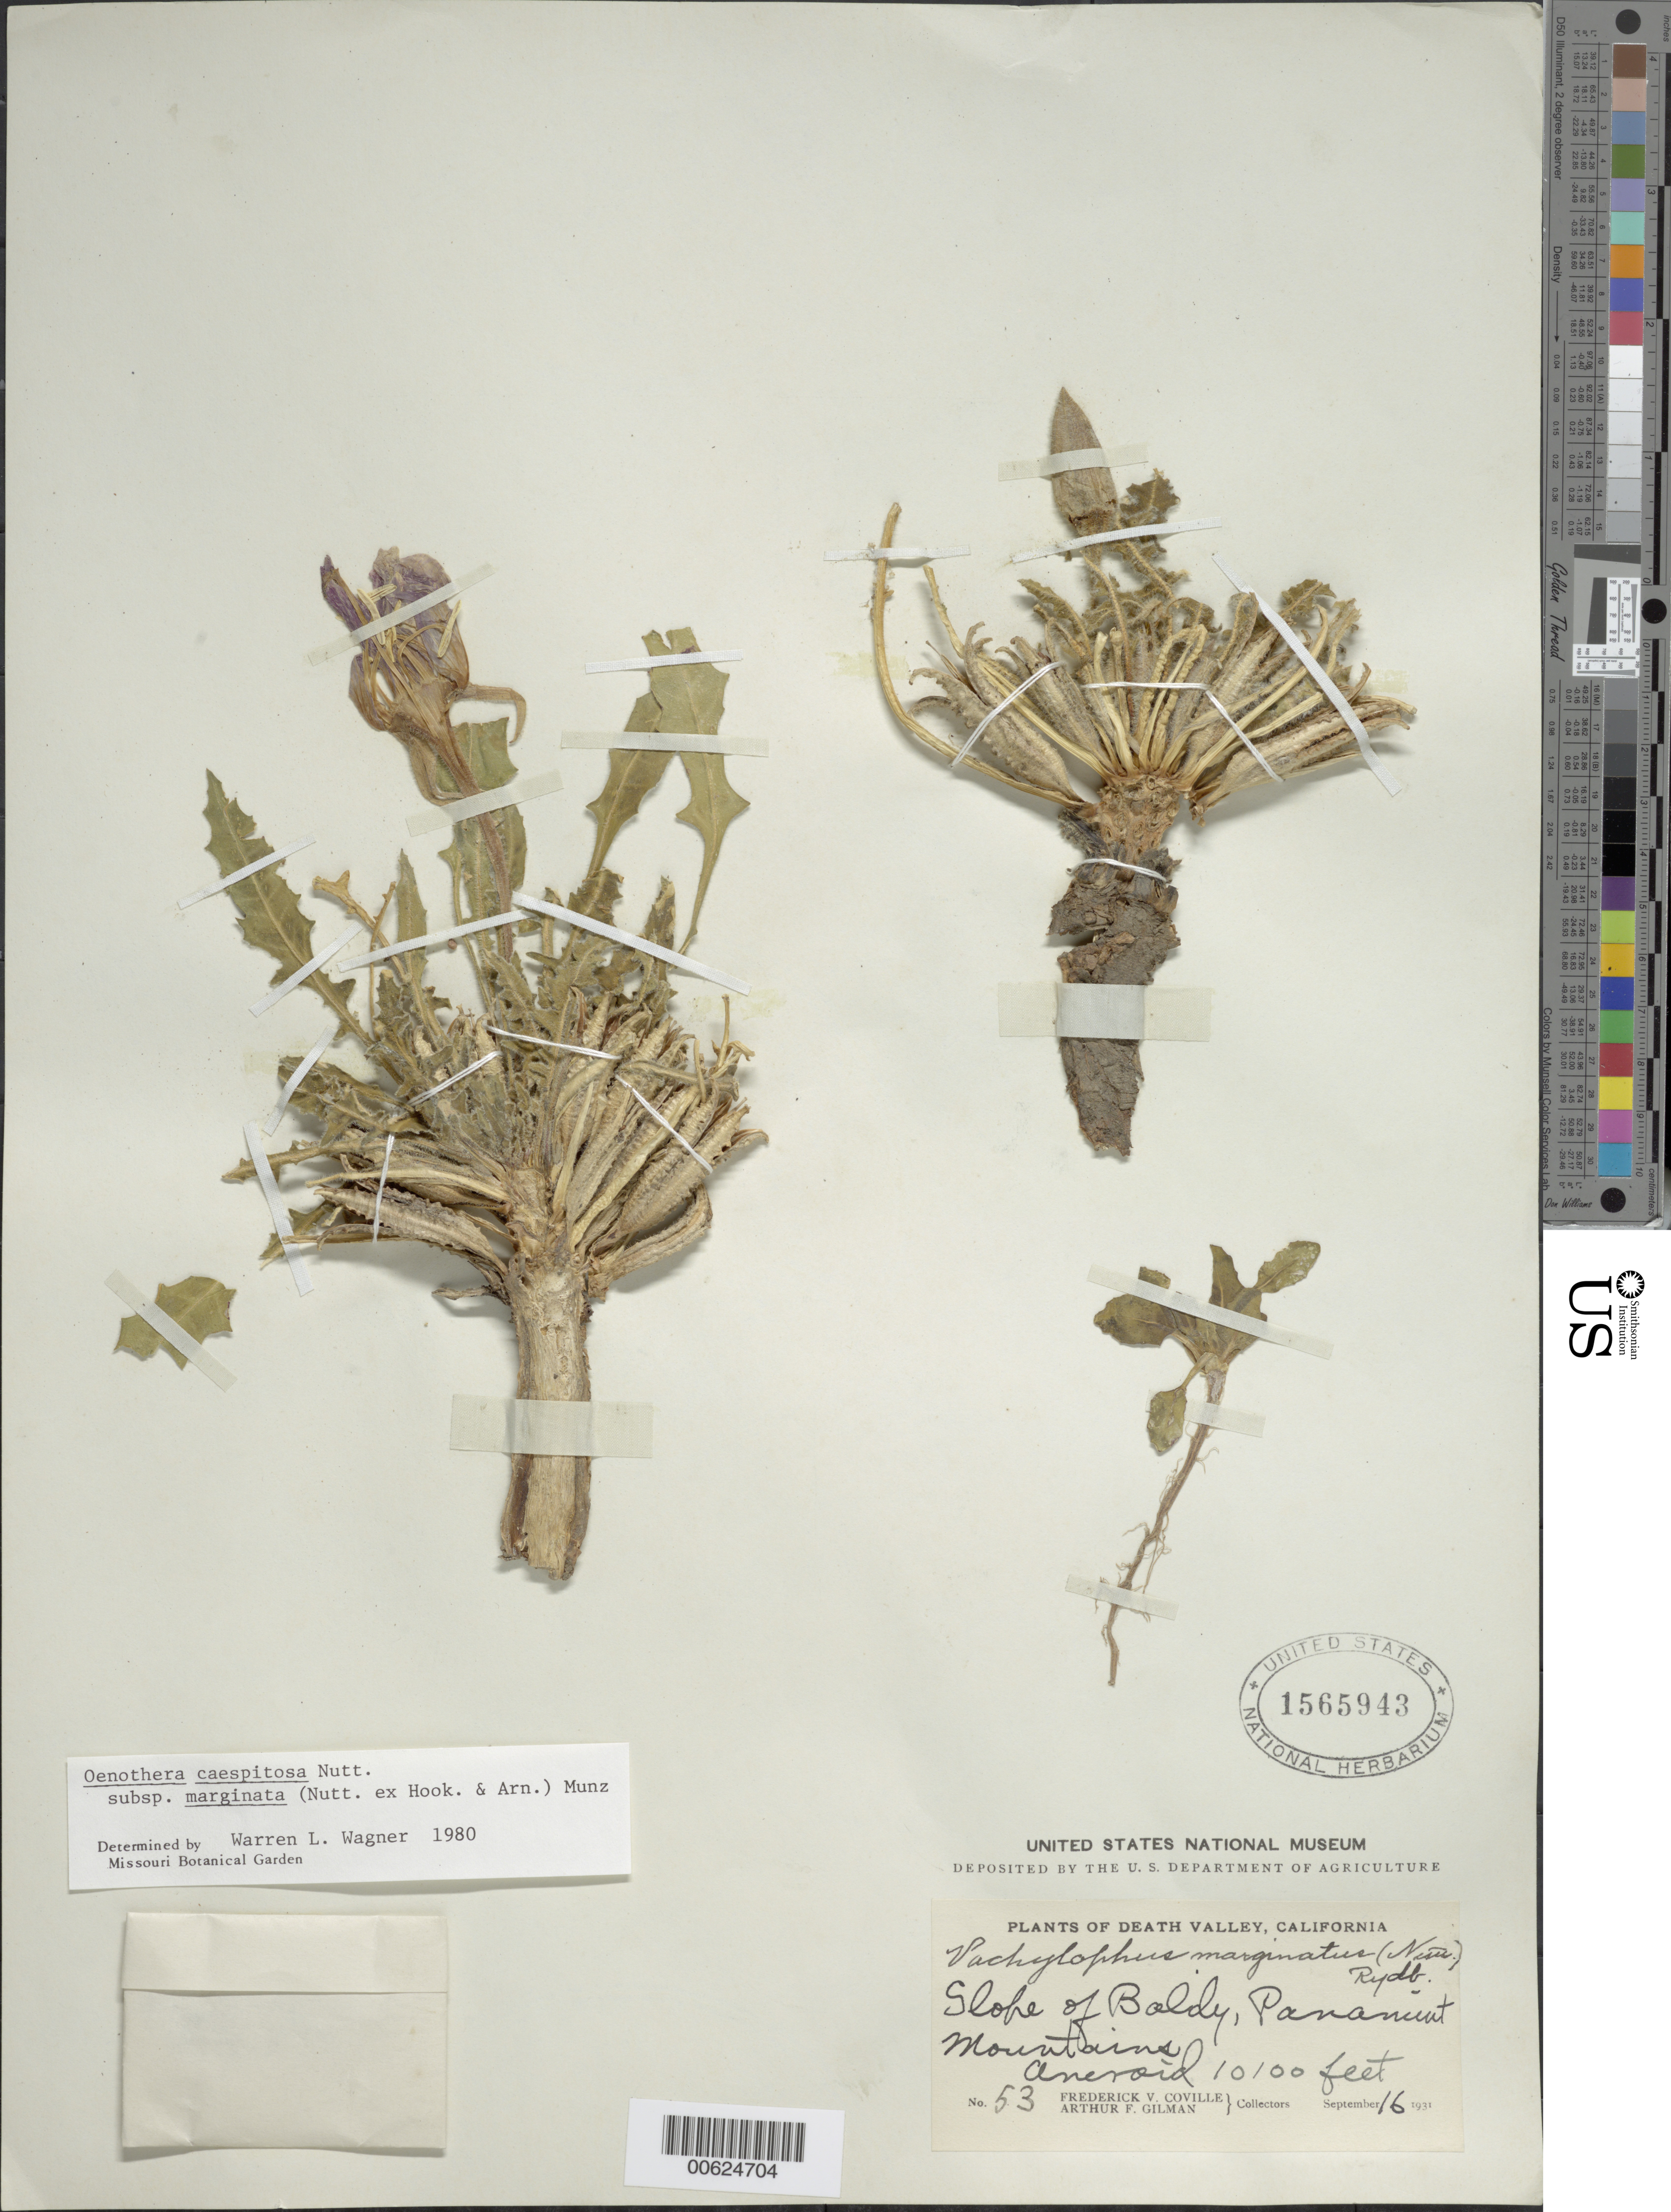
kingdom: Plantae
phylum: Tracheophyta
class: Magnoliopsida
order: Myrtales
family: Onagraceae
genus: Oenothera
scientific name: Oenothera cespitosa subsp. marginata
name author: (Nutt. ex Hook. & Arn.) Munz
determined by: Wagner, W. L., (BOT), Smithsonian Institution - National Museum of Natural History (UNITED STATES)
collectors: F. V. Coville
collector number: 53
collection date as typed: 16 Sep 1931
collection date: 1931-09-16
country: United States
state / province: California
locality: Death Valley, Baldy, Pananiunt Mountains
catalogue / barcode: US 1565943